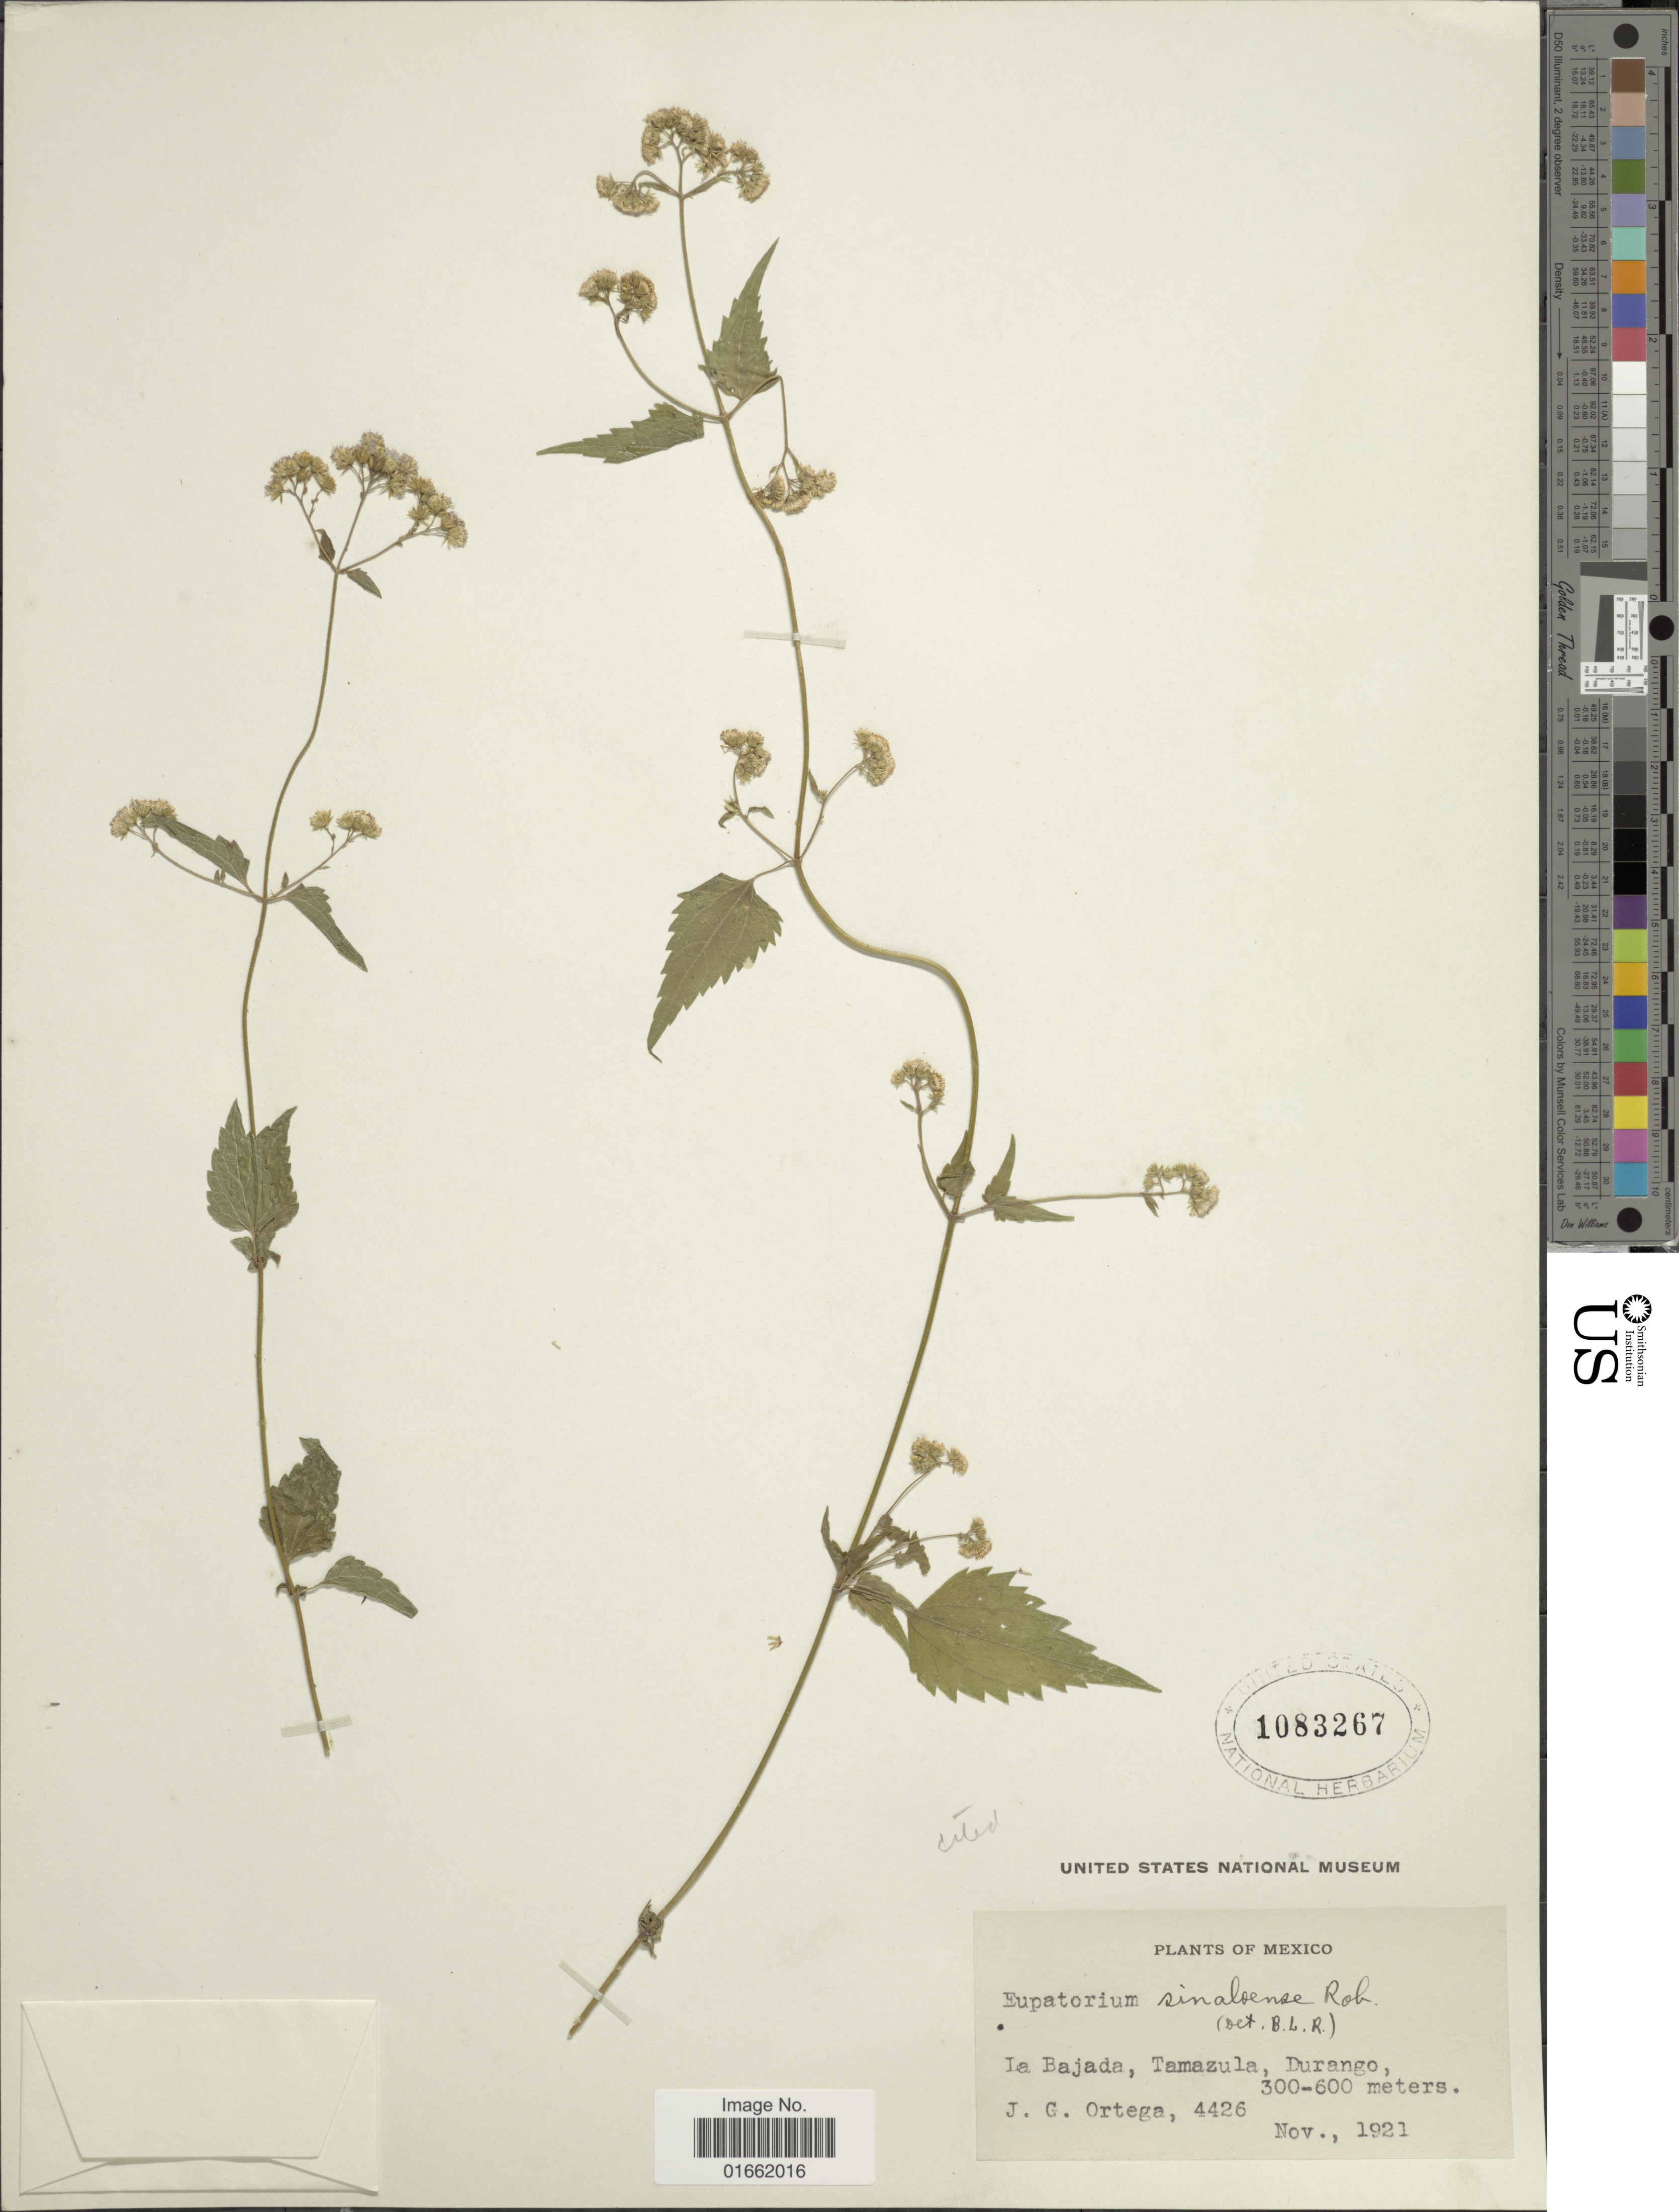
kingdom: Plantae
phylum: Tracheophyta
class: Magnoliopsida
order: Asterales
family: Asteraceae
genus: Fleischmannia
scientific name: Fleischmannia sinaloensis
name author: (B.L. Rob.) R.M. King & H. Rob.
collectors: J. Ortega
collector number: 4426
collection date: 1921-11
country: Mexico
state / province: Durango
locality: La Bajada, Tamazula, Durango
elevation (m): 300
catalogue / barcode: US 1083267